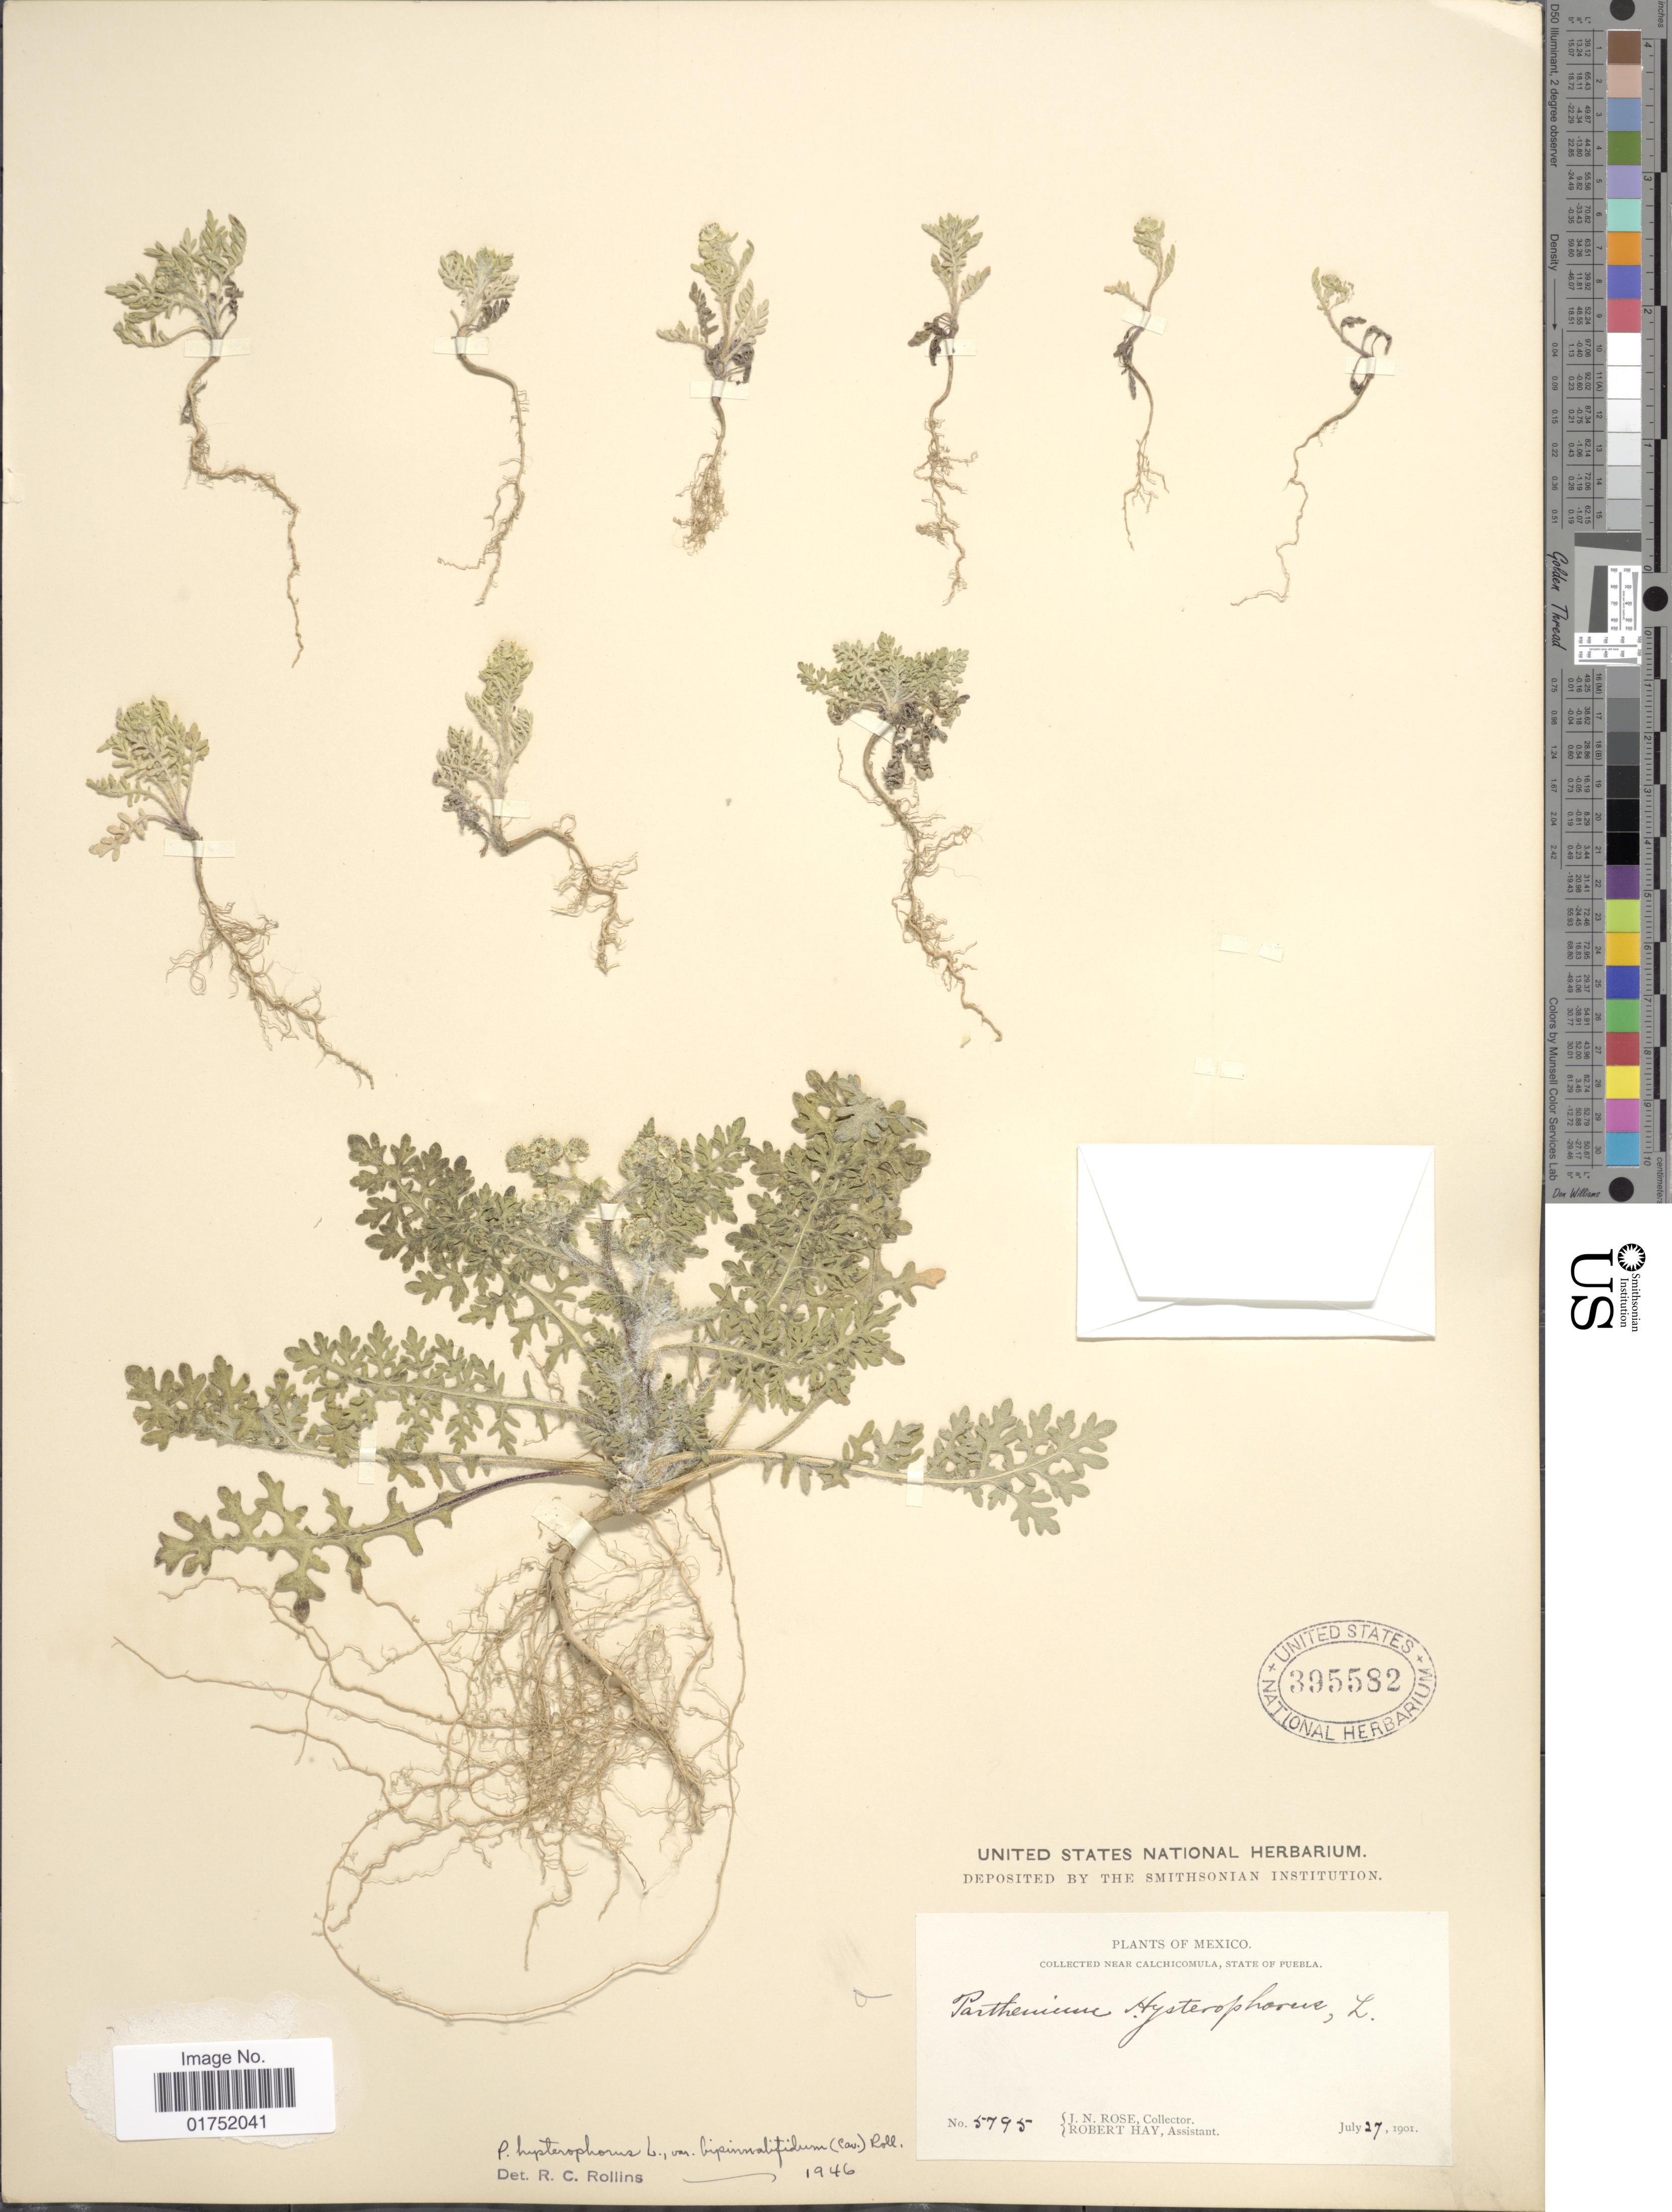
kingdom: Plantae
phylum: Tracheophyta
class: Magnoliopsida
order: Asterales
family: Asteraceae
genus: Parthenium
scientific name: Parthenium bipinnatifidum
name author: (Ortega) Rollins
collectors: J. N. Rose & R. Hay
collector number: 5795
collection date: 1901-07-27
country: Mexico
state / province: Puebla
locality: Near Calchicomula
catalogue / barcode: US 395582